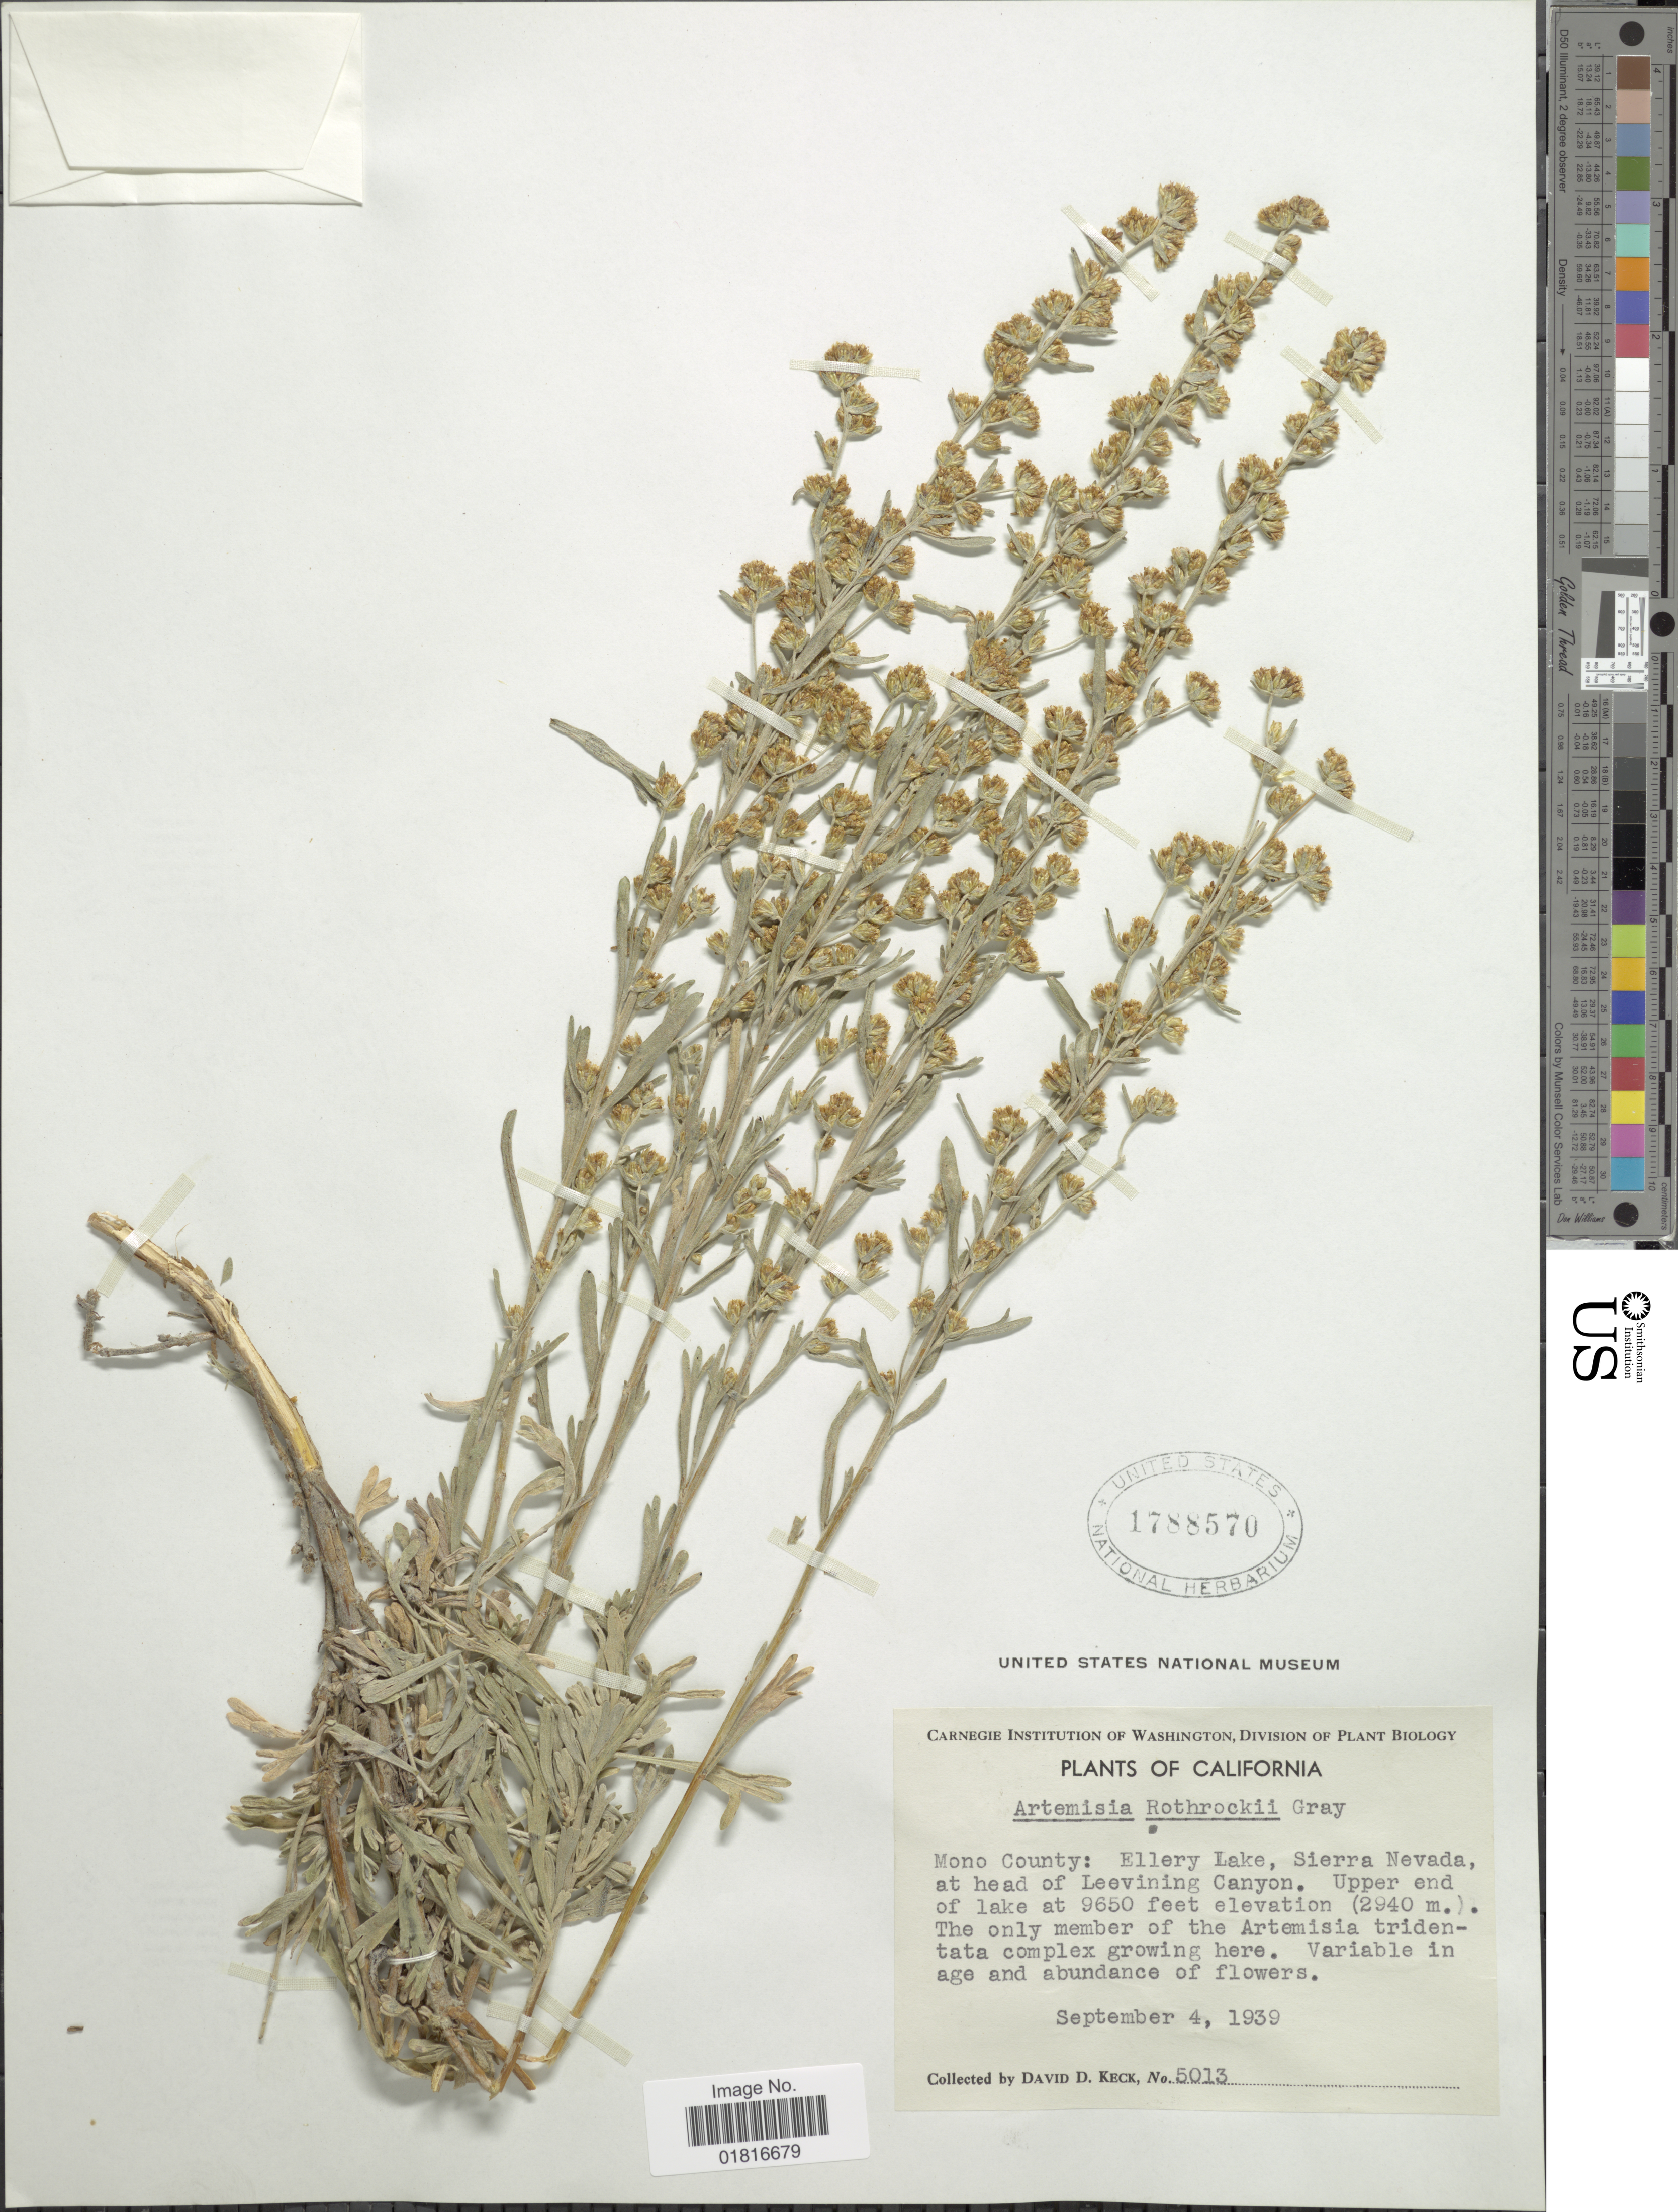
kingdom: Plantae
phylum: Tracheophyta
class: Magnoliopsida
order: Asterales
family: Asteraceae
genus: Artemisia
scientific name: Artemisia rothrockii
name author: A. Gray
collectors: D. D. Keck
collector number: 5013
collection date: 1939-09-04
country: United States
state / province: California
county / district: Mono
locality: Mono County: Ellery Lake, Sierra Nevada. at head of Leevining Canyon. Upper end of lake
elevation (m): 2941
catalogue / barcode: US 1788570